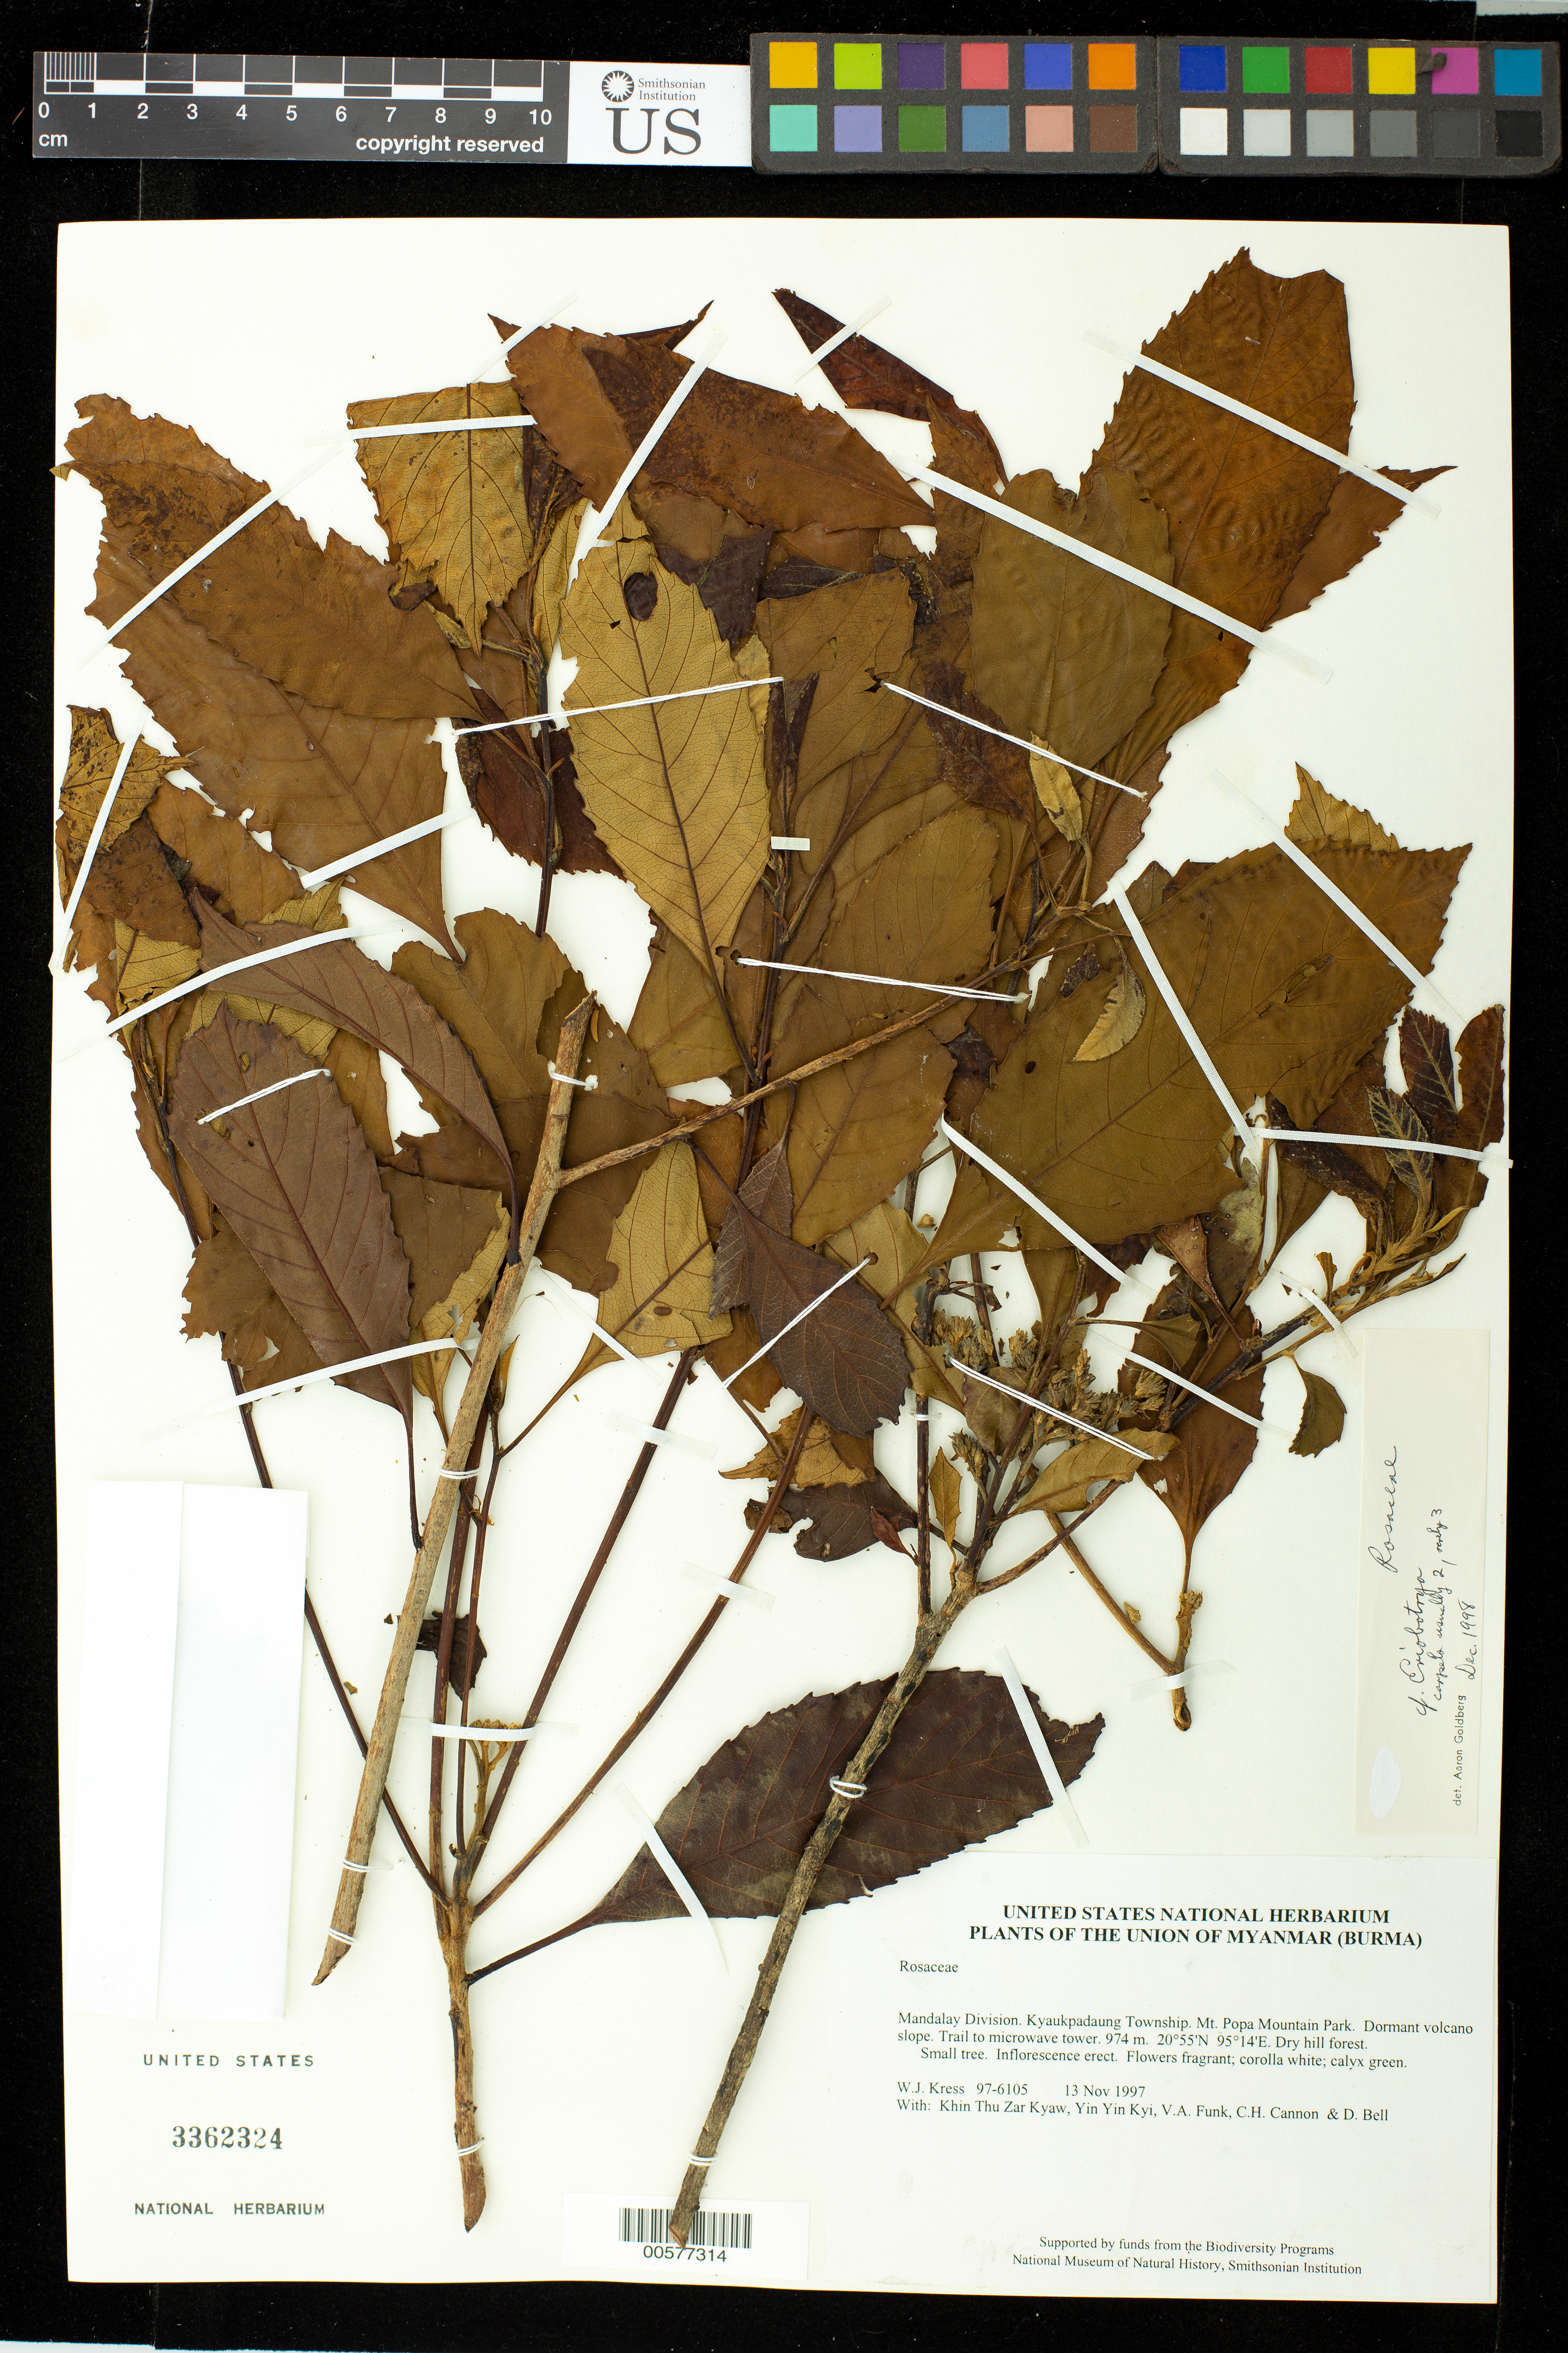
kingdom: Plantae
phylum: Tracheophyta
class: Magnoliopsida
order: Rosales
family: Rosaceae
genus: Rhaphiolepis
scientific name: Rhaphiolepis sp.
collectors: W. J. Kress, Khin Thu Zar Kyaw, Yin Yin Kyi, V. Funk, C. H. Cannon & D. A. Bell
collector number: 97-6105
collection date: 1997-11-13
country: Myanmar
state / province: Mandalay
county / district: Kyaukpadaung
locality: Mt. Popa Mountain Park. Dormant volcano slope. Trail to microwave tower.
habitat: Dry hill forest.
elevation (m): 974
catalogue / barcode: US 3362324